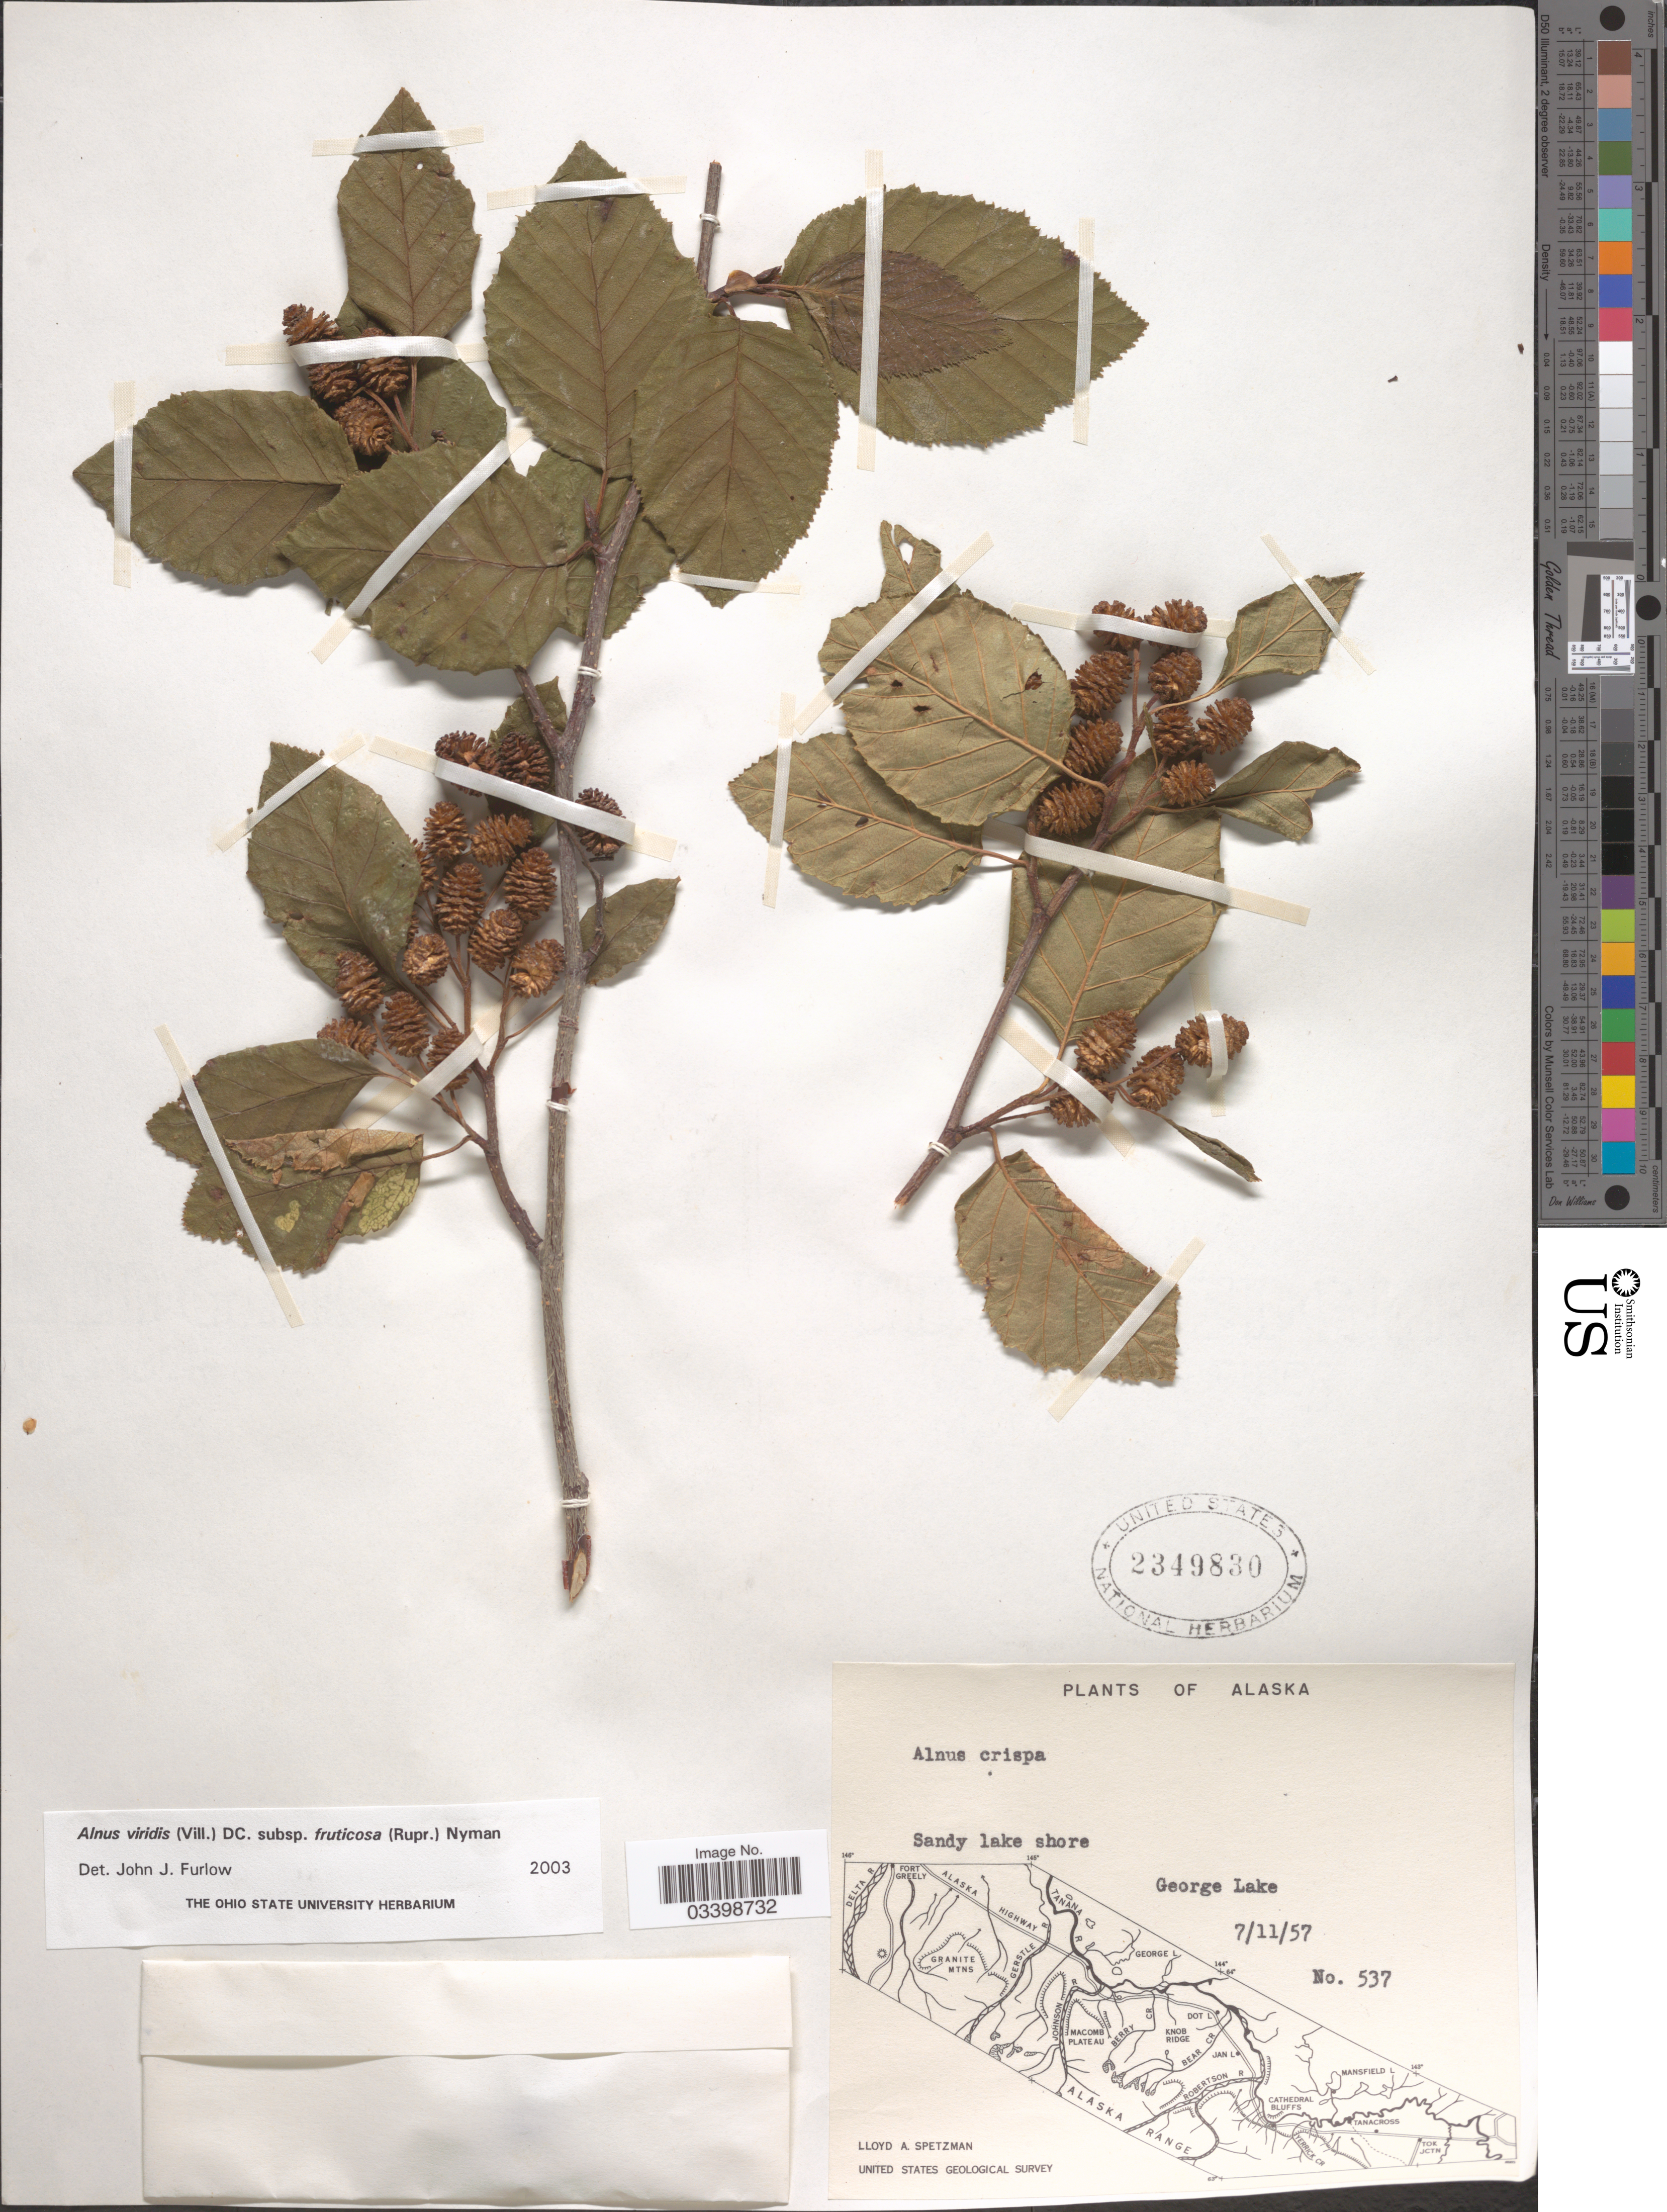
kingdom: Plantae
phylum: Tracheophyta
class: Magnoliopsida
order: Fagales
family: Betulaceae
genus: Alnus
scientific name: Alnus viridis subsp. fruticosa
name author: (Rupr.) Nyman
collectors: L. Spetzman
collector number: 537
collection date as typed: Transcribed d/m/y: 11/7/57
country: United States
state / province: Alaska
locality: Sandy lake shore, George Lake.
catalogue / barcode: US 2349830